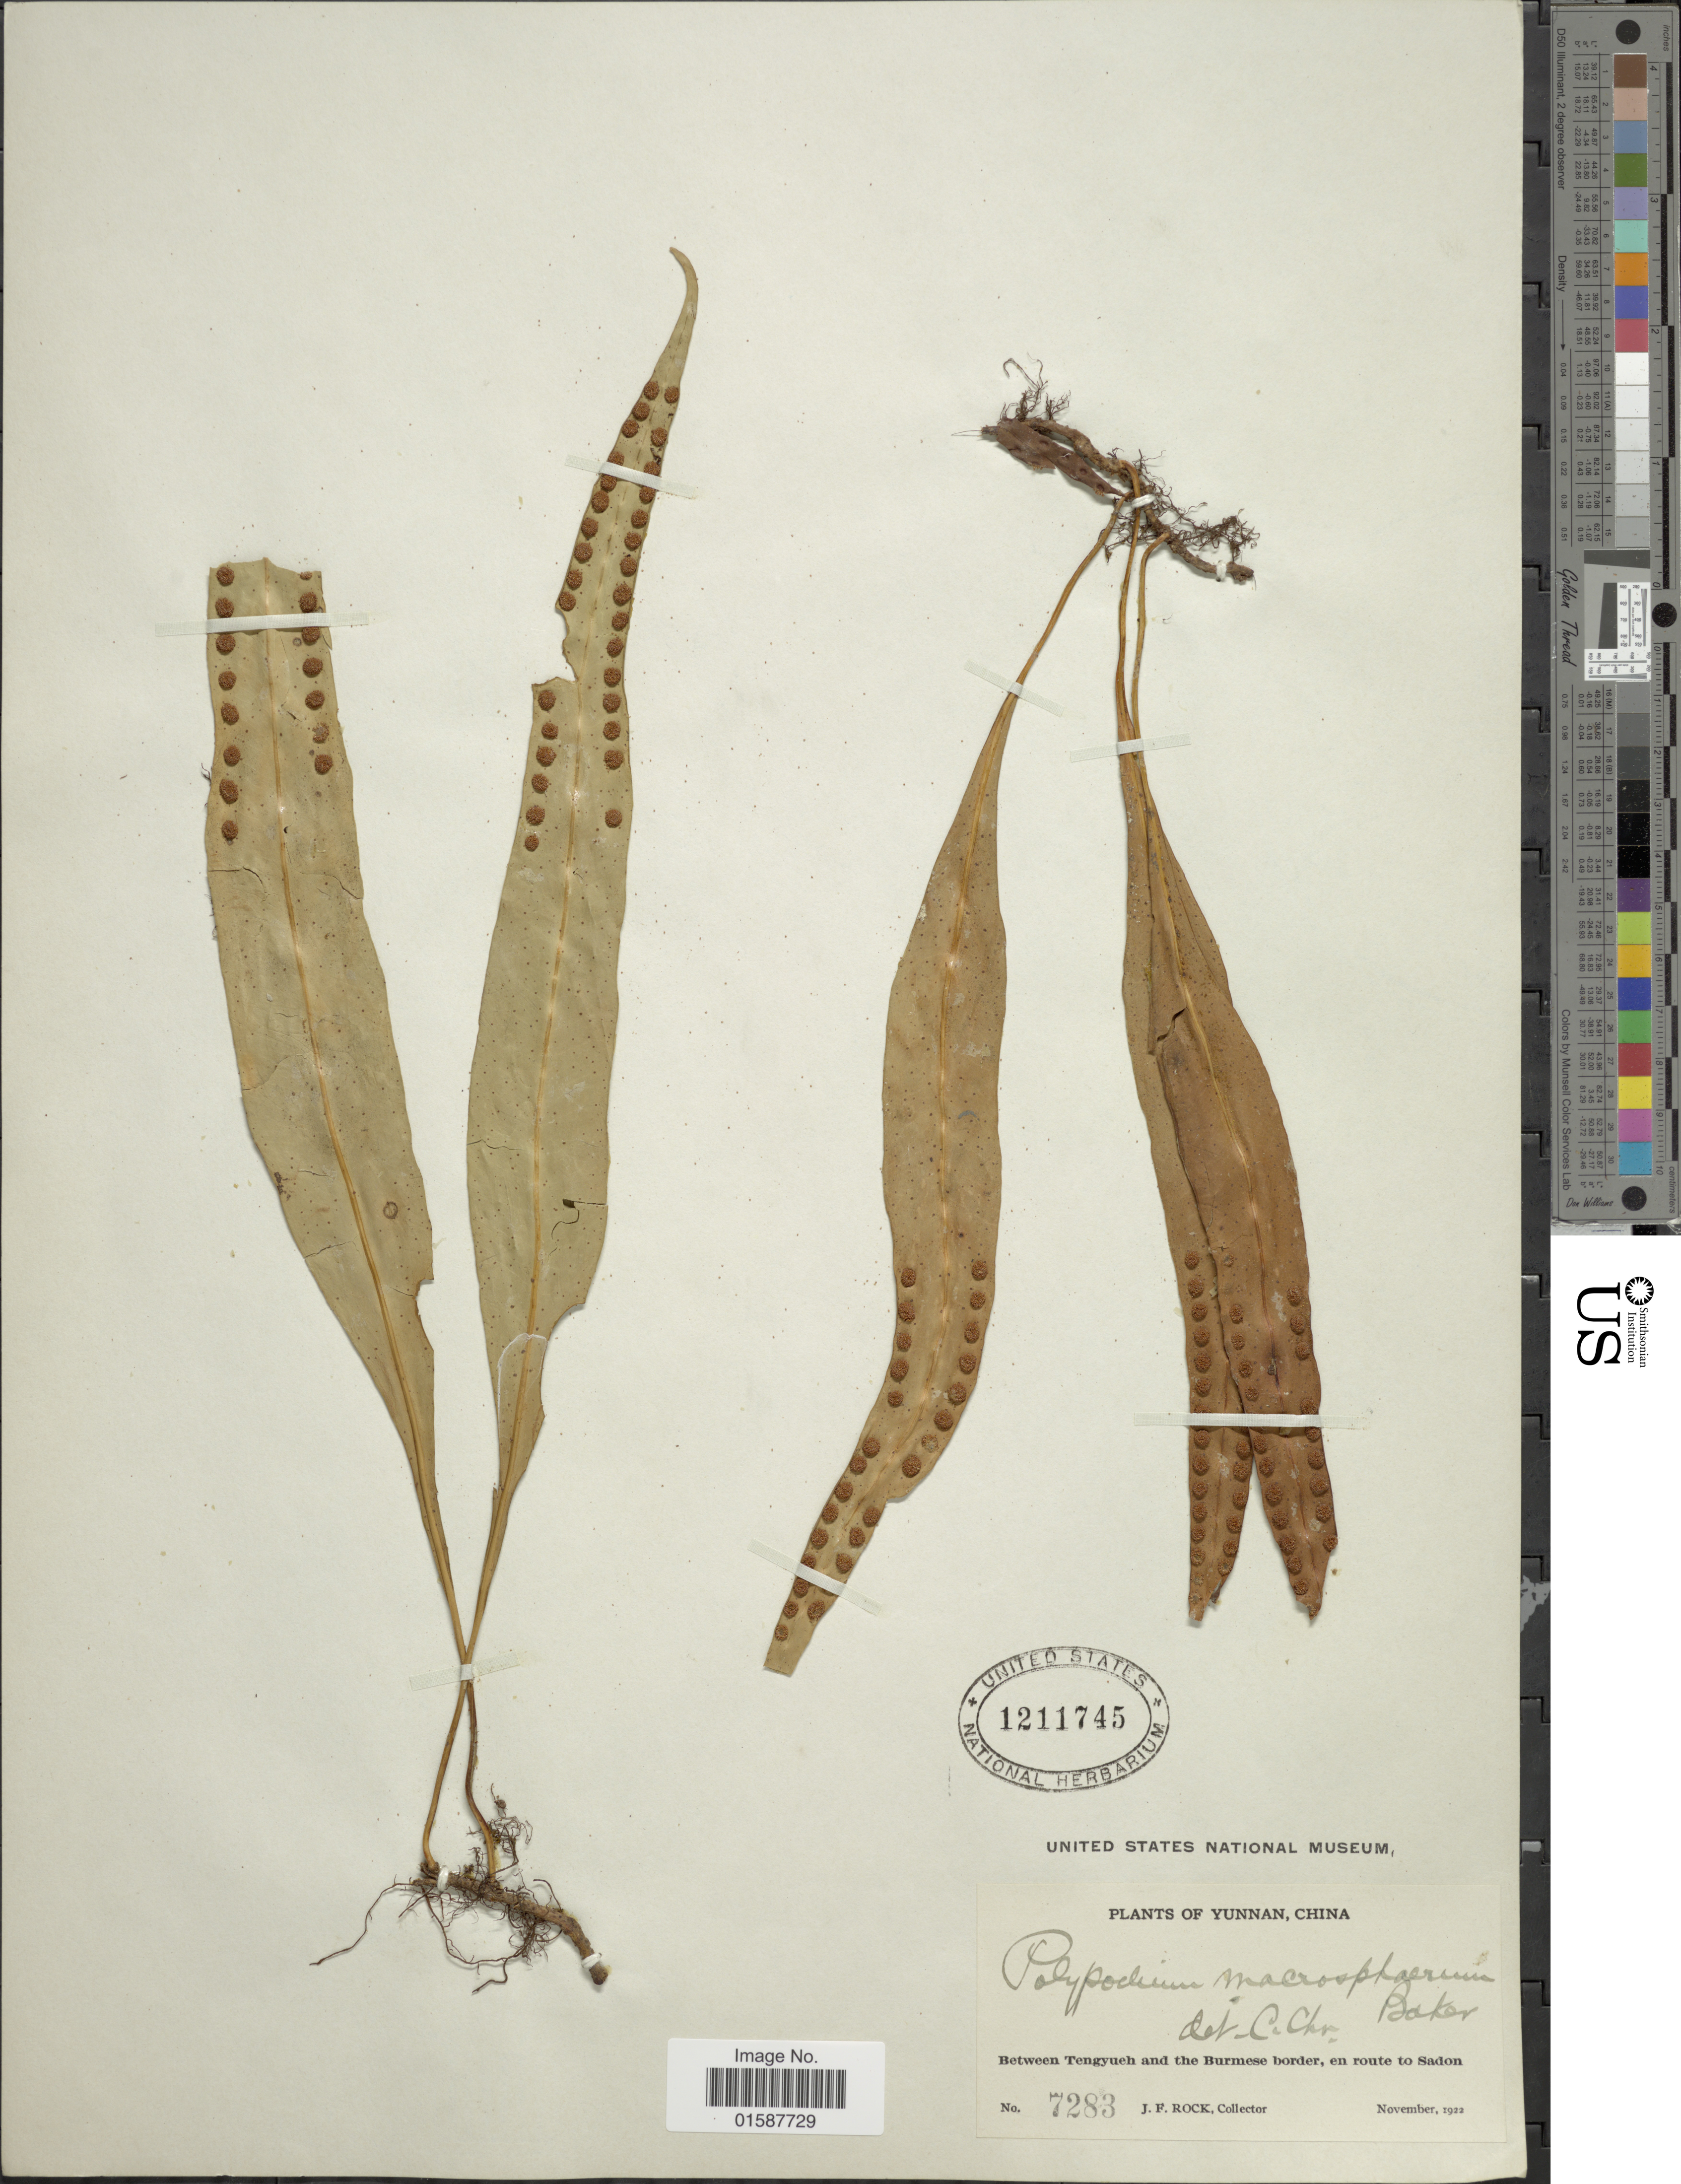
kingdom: Plantae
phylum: Tracheophyta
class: Polypodiopsida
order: Polypodiales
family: Polypodiaceae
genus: Lepisorus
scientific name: Lepisorus macrosphaerus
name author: (Baker) Ching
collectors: J. Rock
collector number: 7283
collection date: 1922-11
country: China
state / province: Yunnan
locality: Yunnan, between Tengyueh and the Burmese border, en route to Sadon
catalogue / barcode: US 1211745